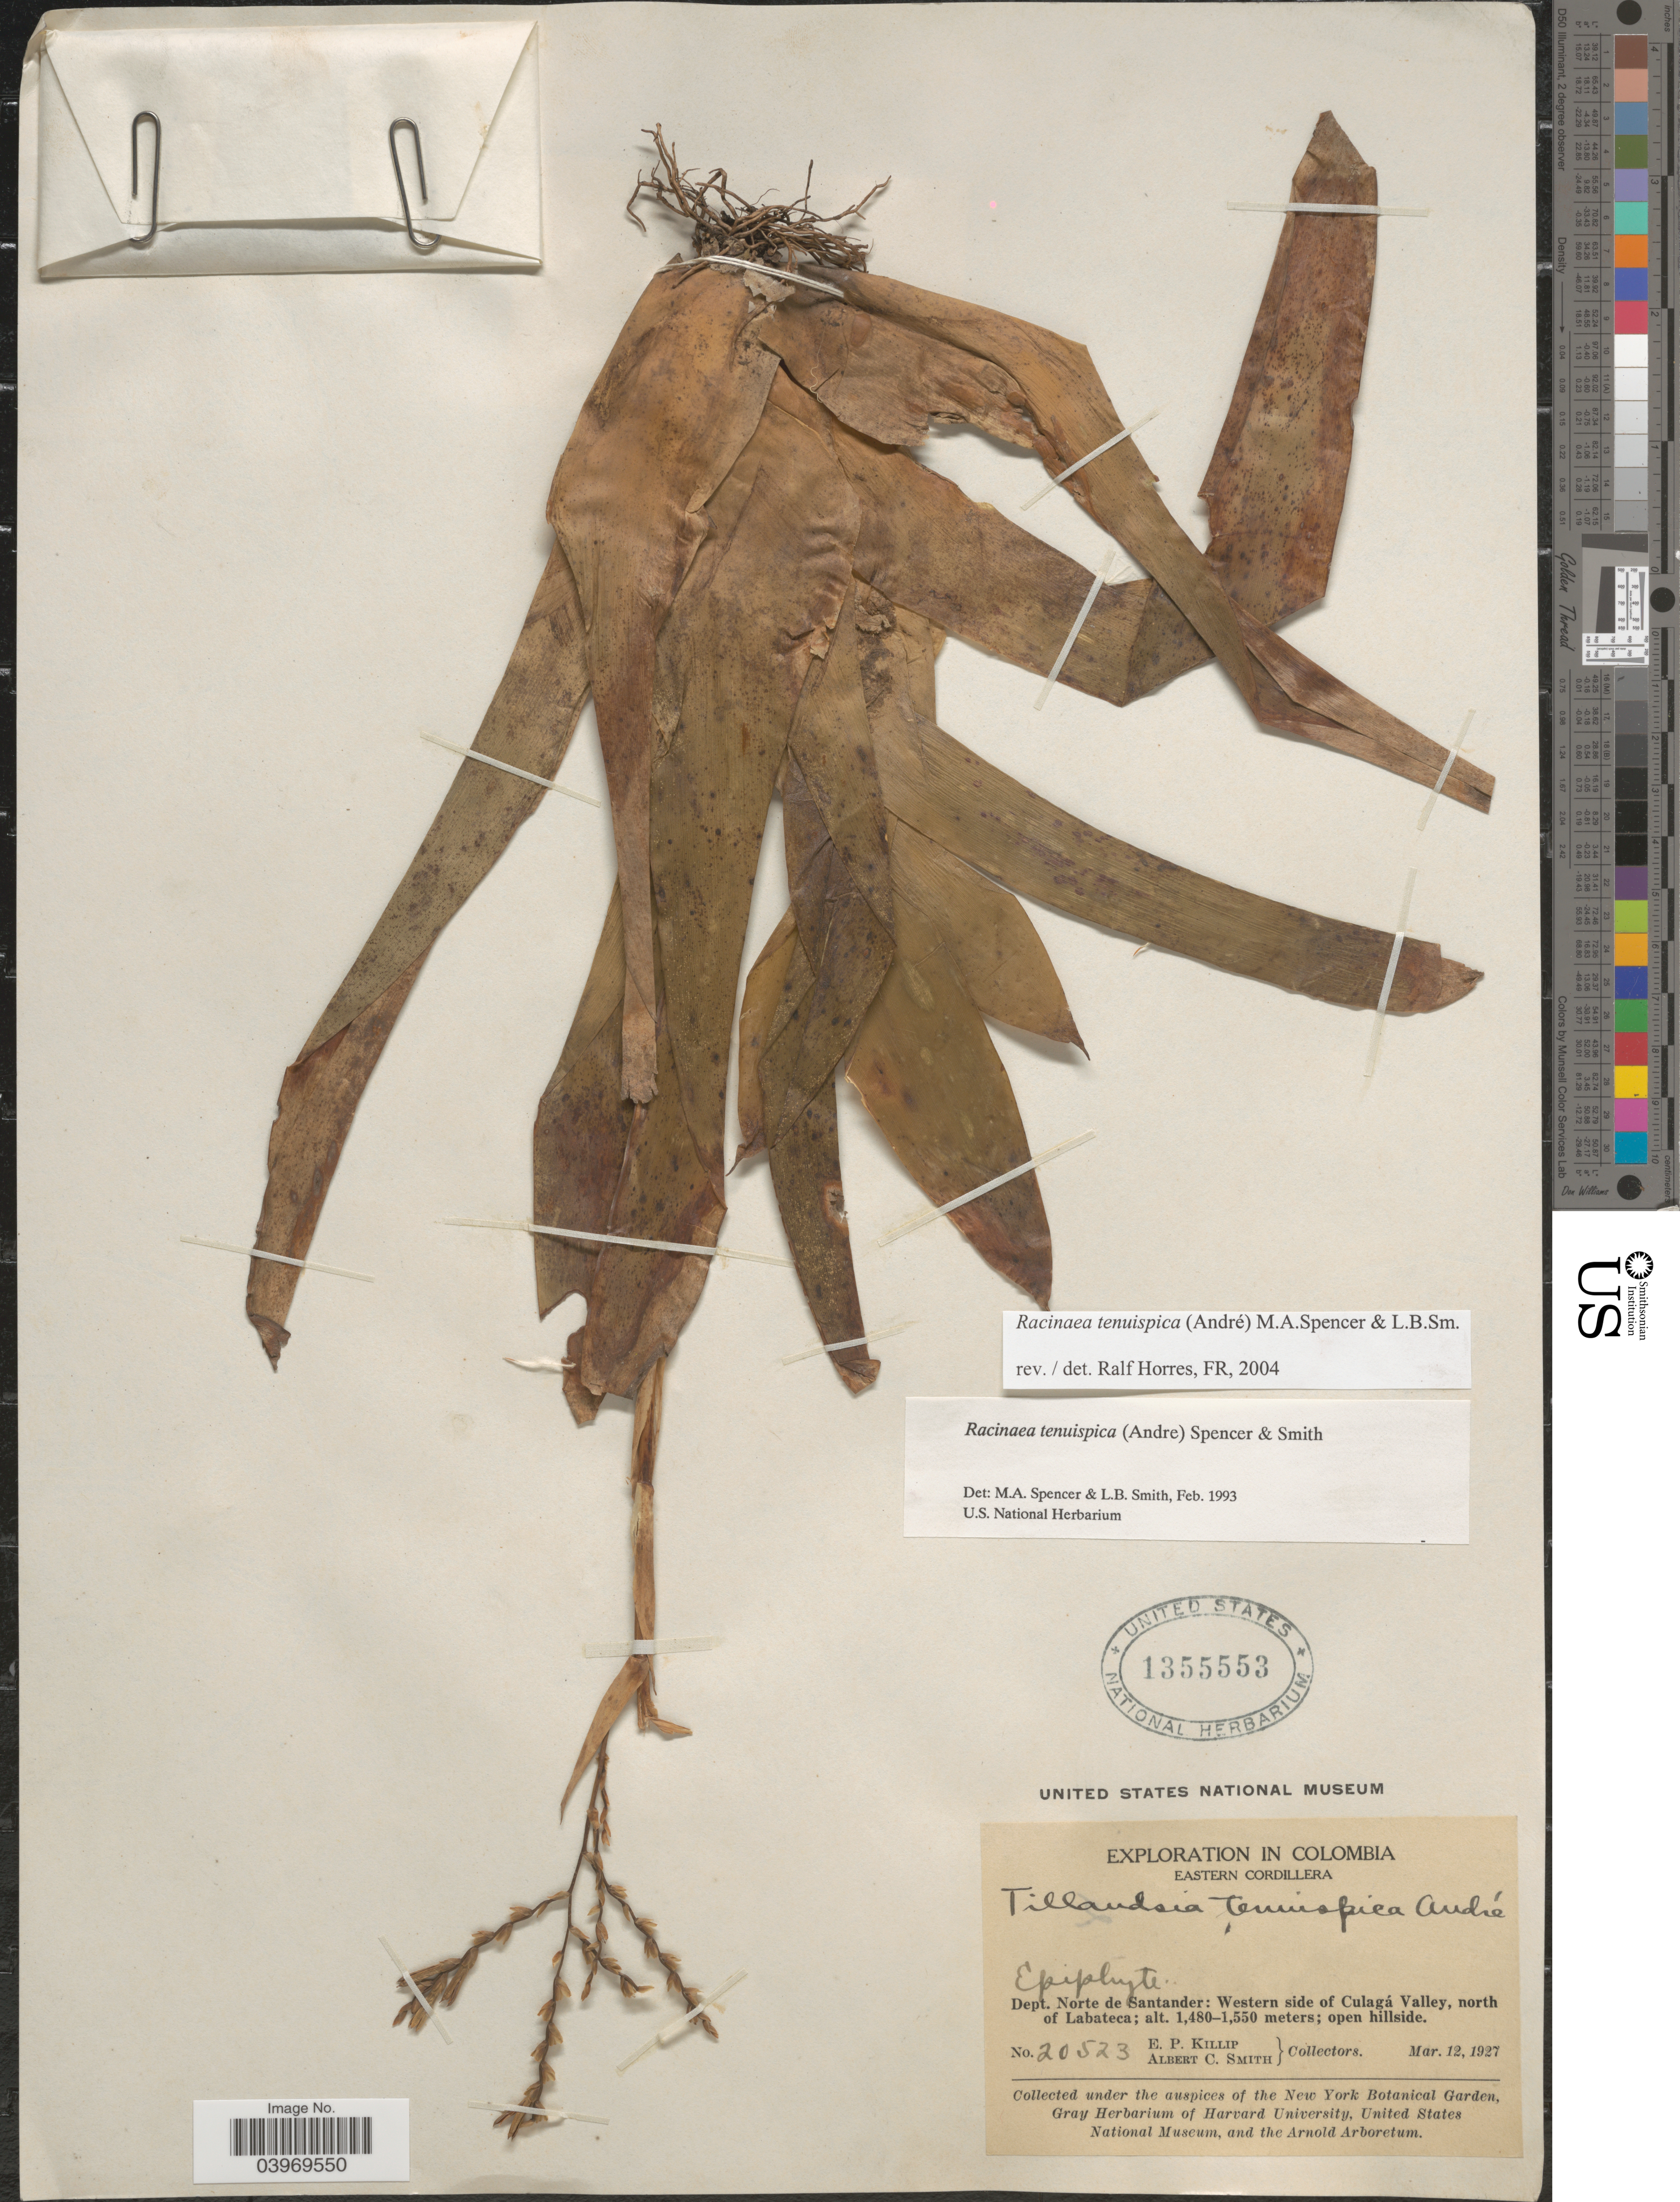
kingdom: Plantae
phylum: Tracheophyta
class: Liliopsida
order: Poales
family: Bromeliaceae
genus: Racinaea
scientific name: Racinaea tenuispica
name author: (André) M.A. Spencer & L.B. Sm.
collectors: E. P. Killip & A. C. Smith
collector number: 20523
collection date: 1927-03-12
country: Colombia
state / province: Norte de Santander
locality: Eastern Cordillera. Dept. Norte de Santander: Western side of Culagá Valley, north of Labateca.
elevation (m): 1480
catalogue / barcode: US 1355553